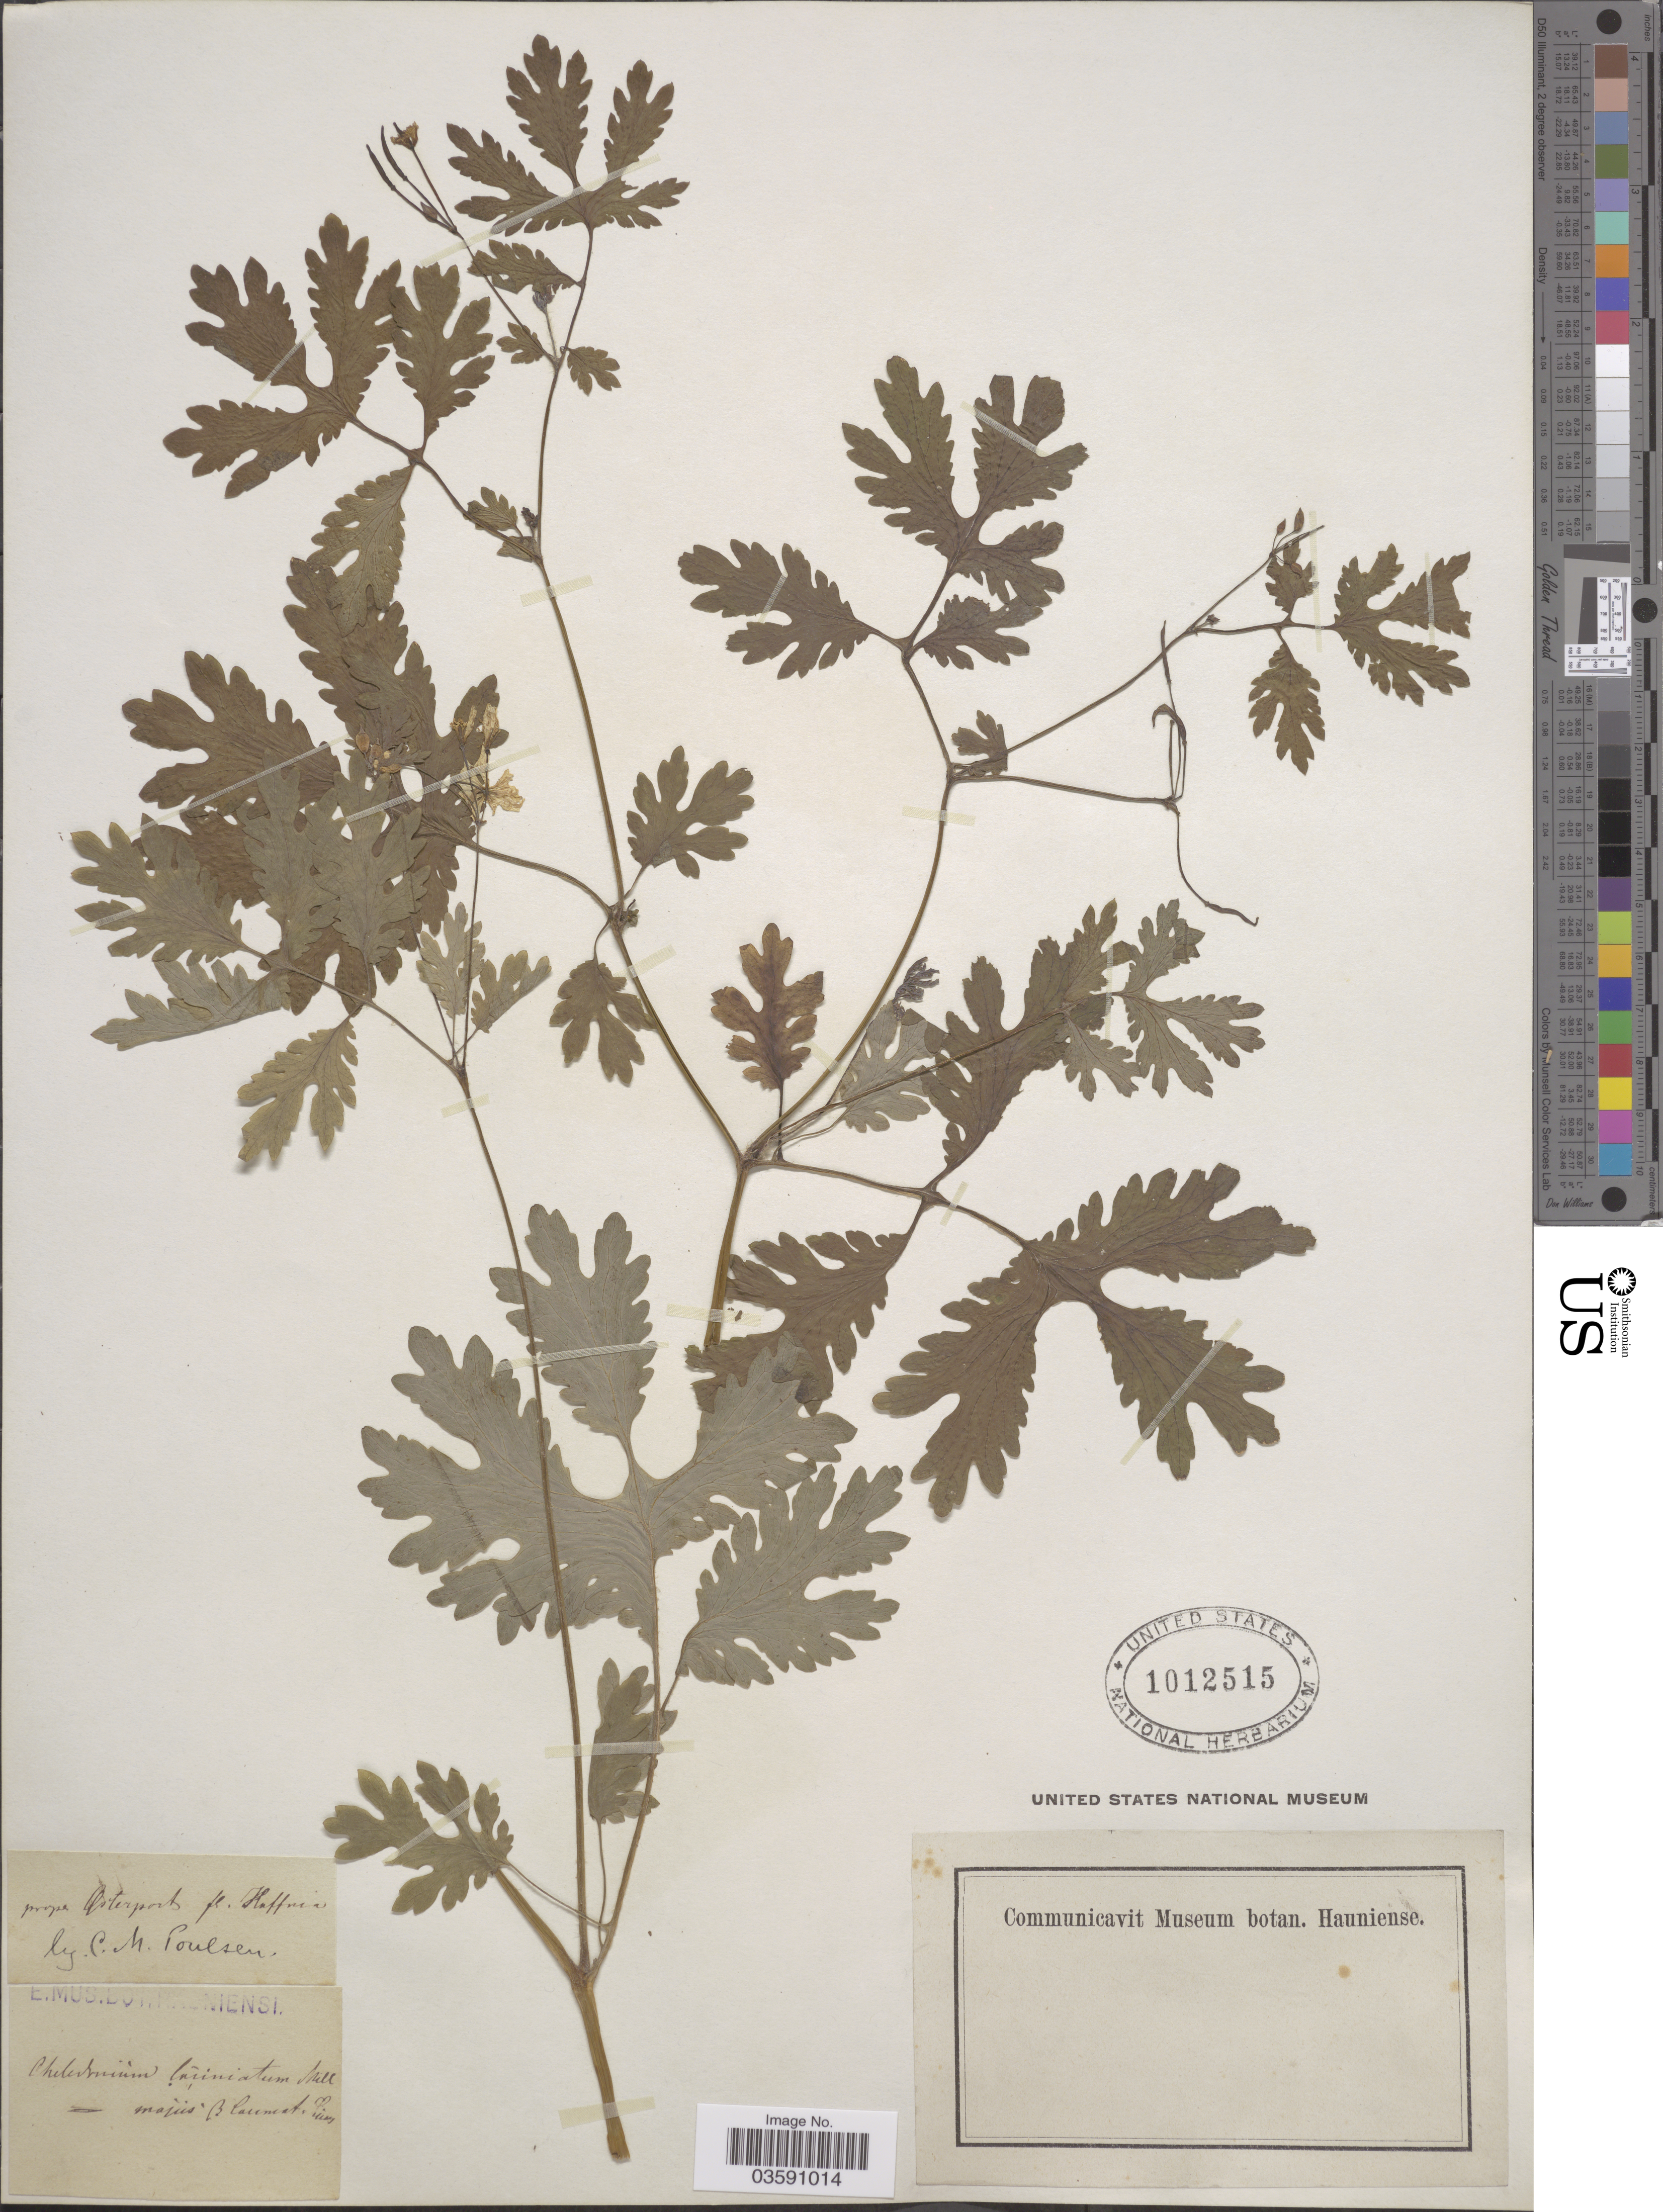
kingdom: Plantae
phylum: Tracheophyta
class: Magnoliopsida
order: Ranunculales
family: Papaveraceae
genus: Chelidonium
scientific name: Chelidonium grandiflorum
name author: DC.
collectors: C. Poulsen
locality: Prope Osterport fl. Haffnia. [interpreted]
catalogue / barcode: US 1012515